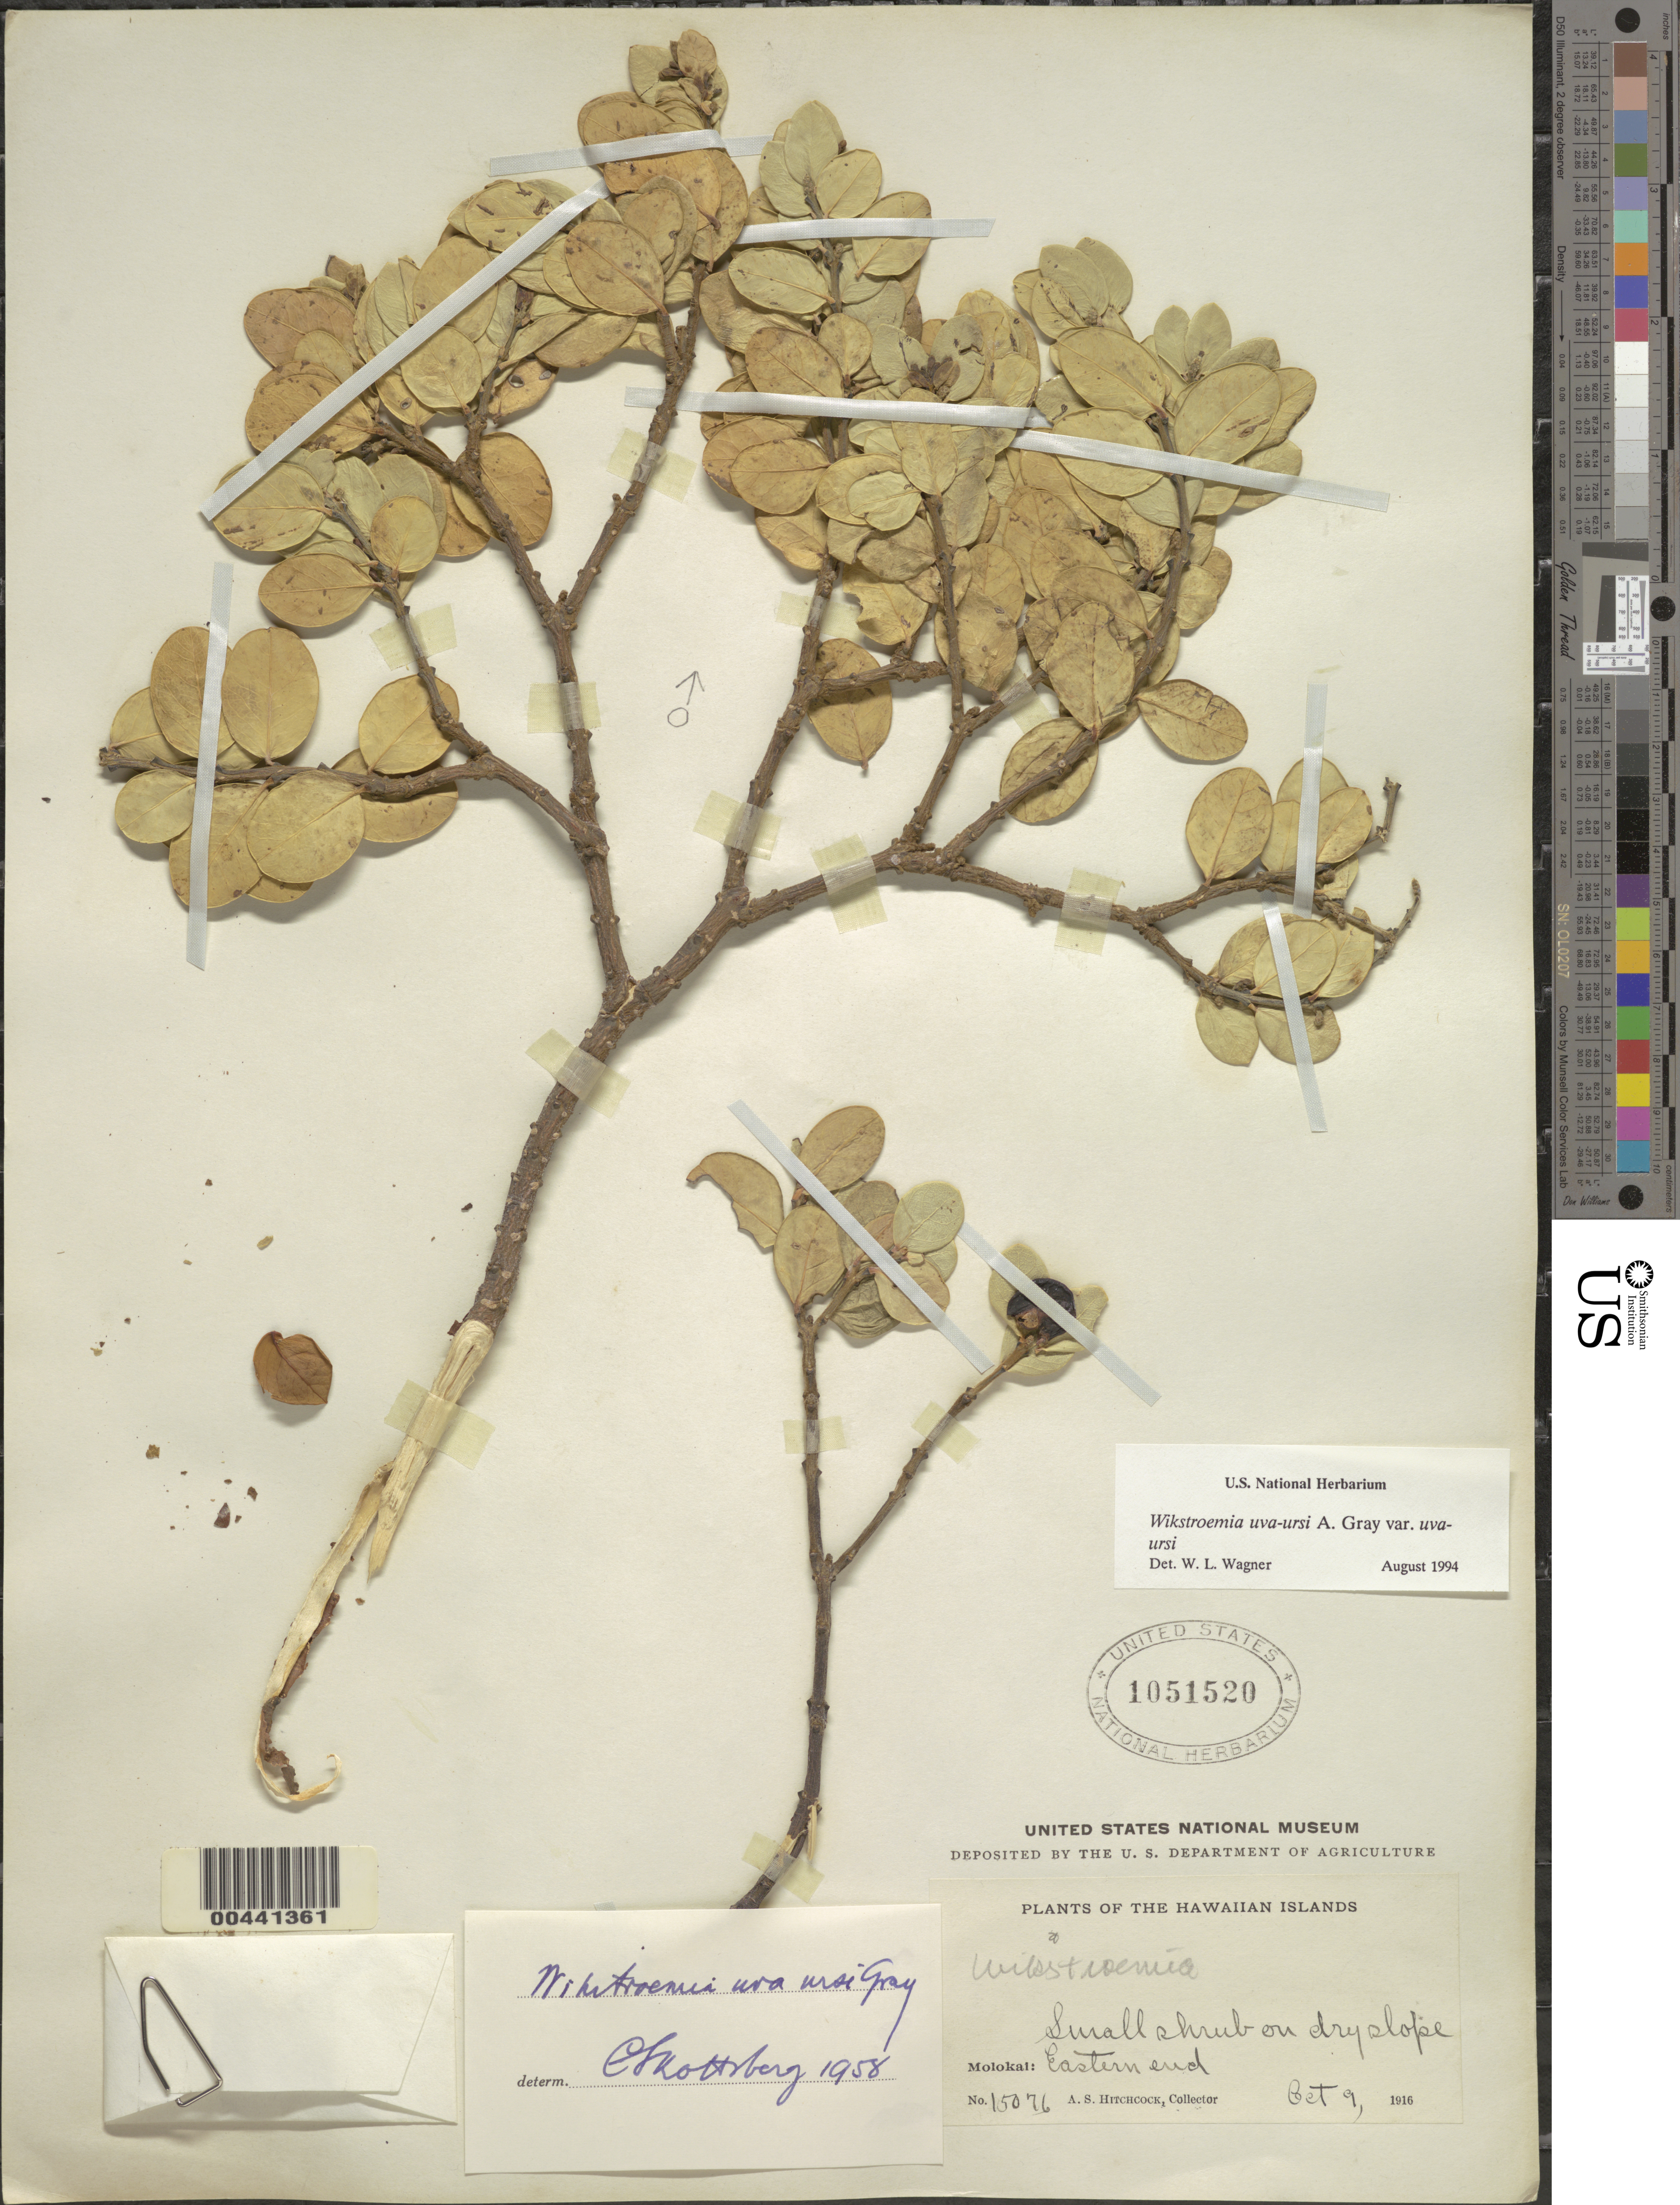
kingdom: Plantae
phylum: Tracheophyta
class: Magnoliopsida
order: Malvales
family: Thymelaeaceae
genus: Wikstroemia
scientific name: Wikstroemia uva-ursi var. uva-ursi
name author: A. Gray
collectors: A. S. Hitchcock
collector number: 15076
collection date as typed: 9 Oct 1916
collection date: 1916-10-09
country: United States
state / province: Hawaii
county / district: Maui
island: Moloka'i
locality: Eastern end of Molokai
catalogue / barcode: US 1051520